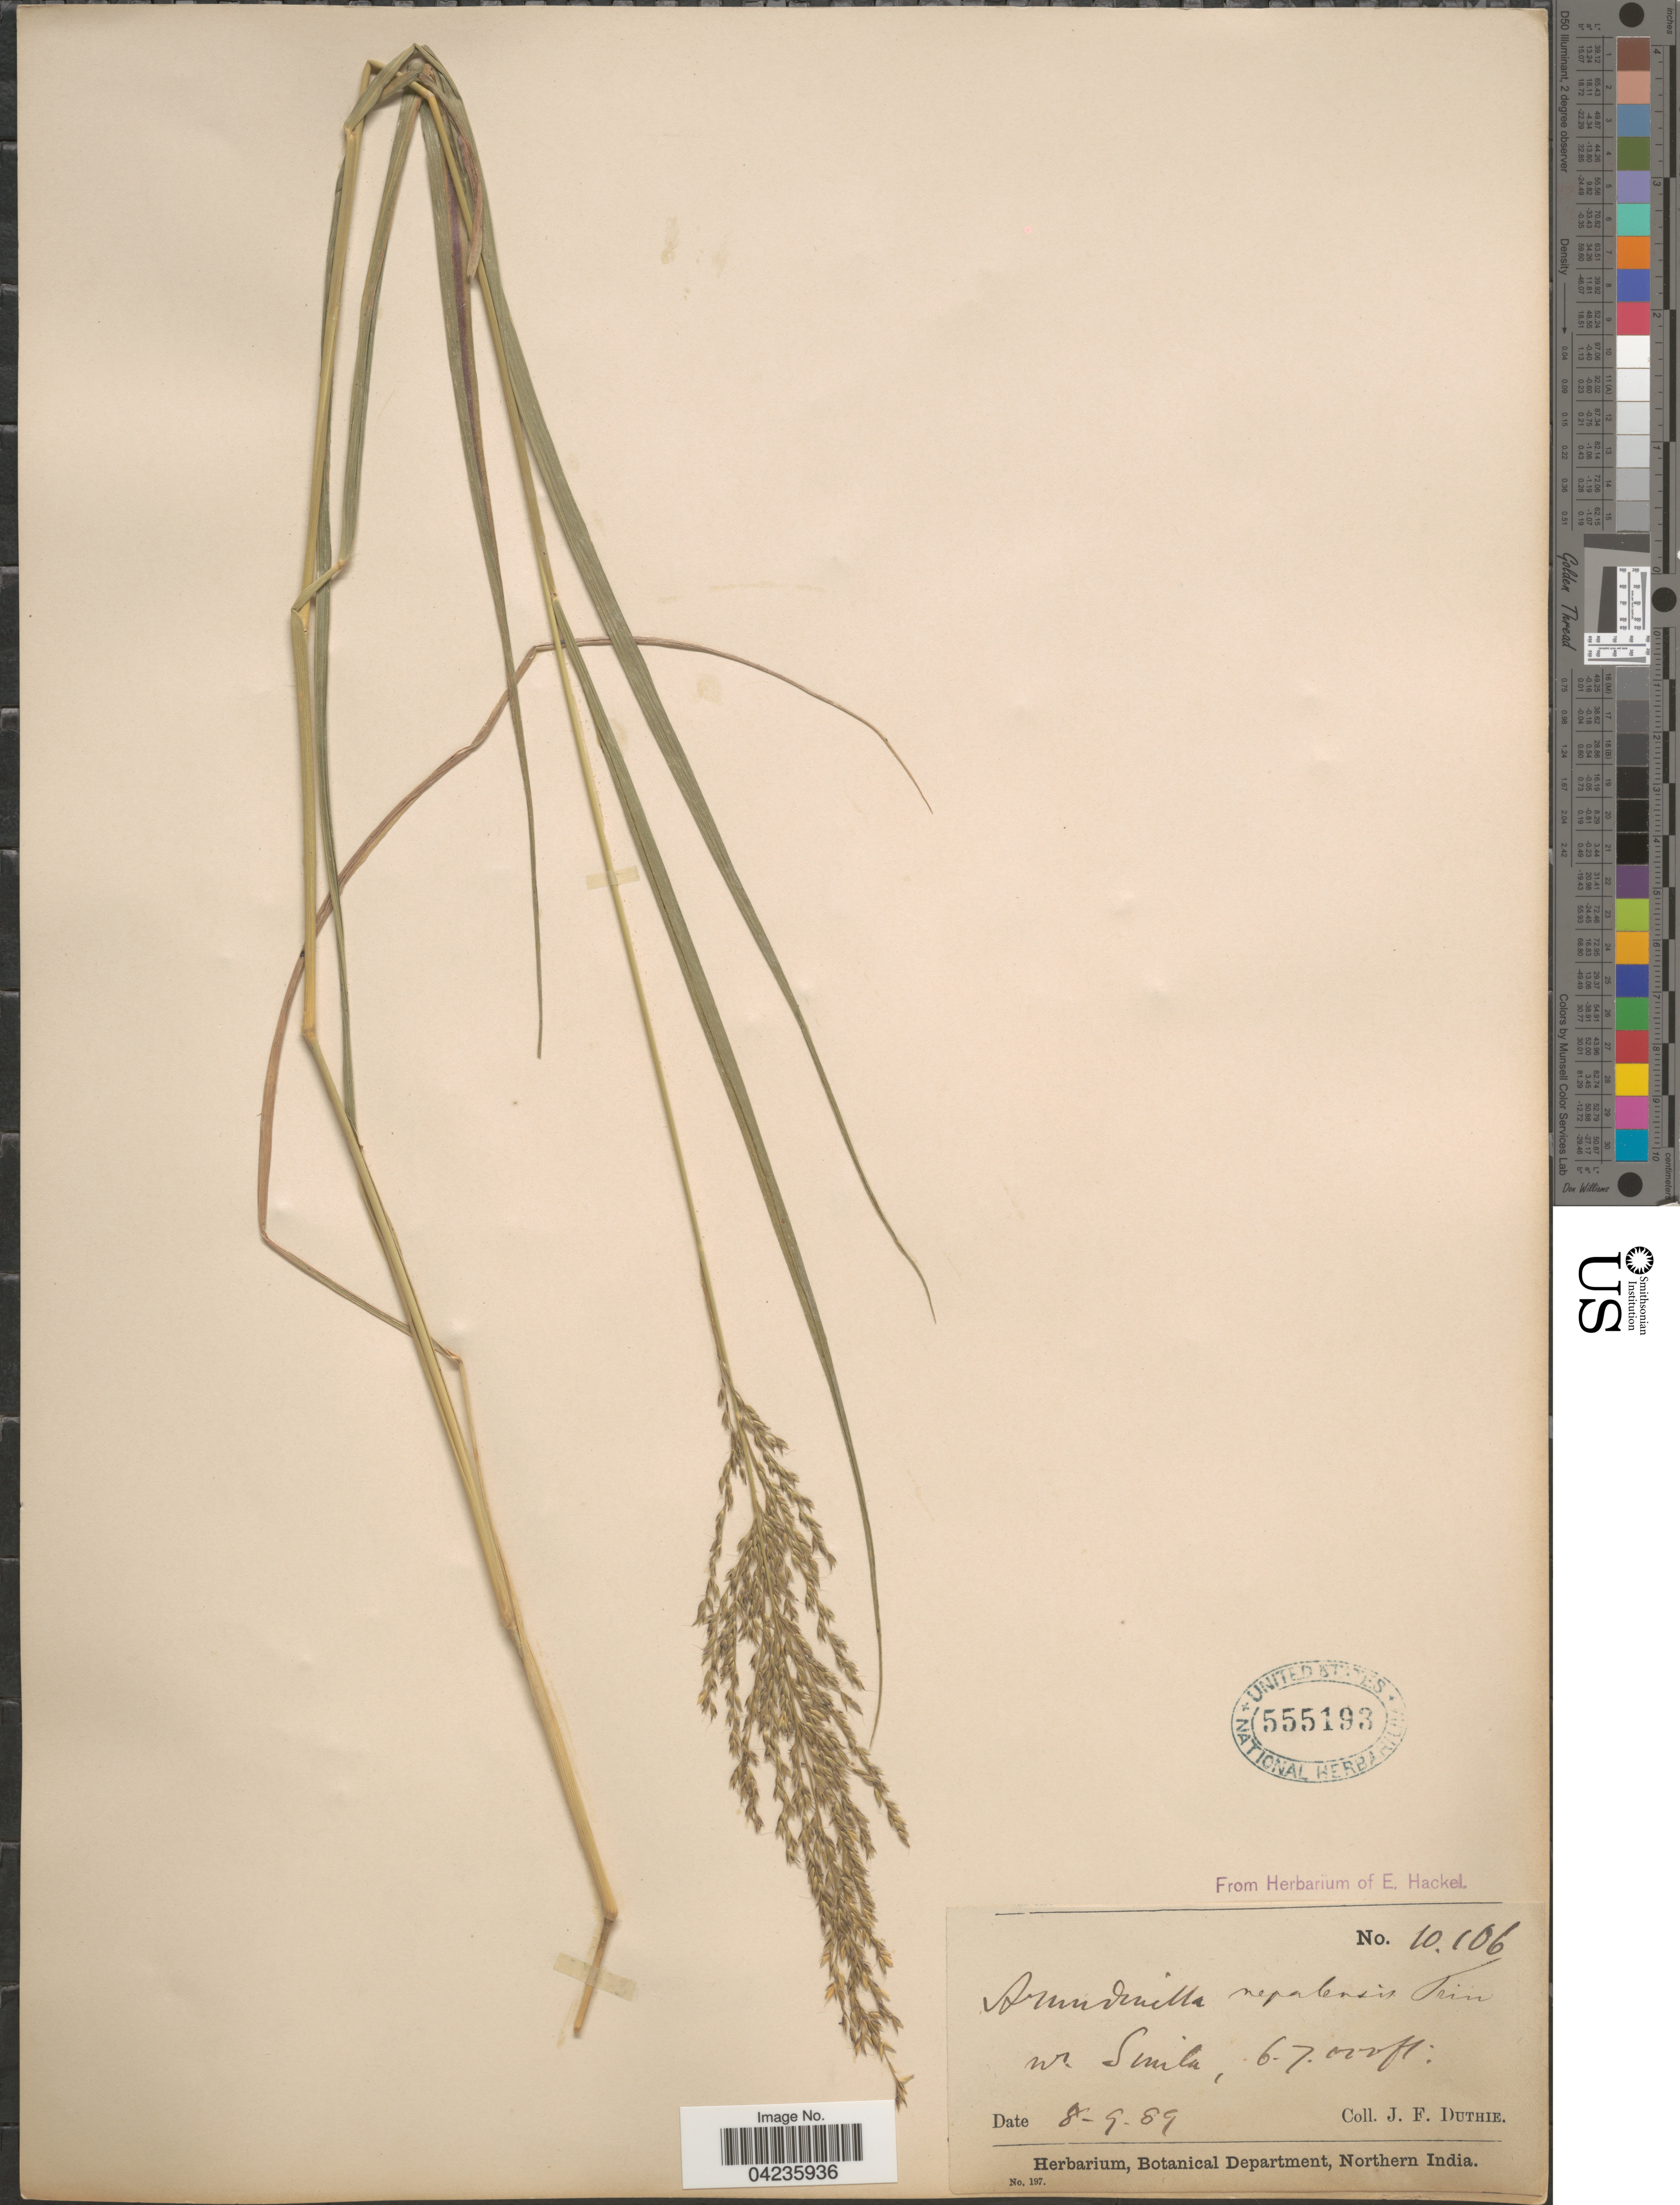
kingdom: Plantae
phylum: Tracheophyta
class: Liliopsida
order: Poales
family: Poaceae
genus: Arundinella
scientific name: Arundinella nepalensis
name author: Trin.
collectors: J. F. Duthie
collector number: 10106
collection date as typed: Transcribed d/m/y: 8/9/89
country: India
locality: Nr. Simla.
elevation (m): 1829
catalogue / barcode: US 555193